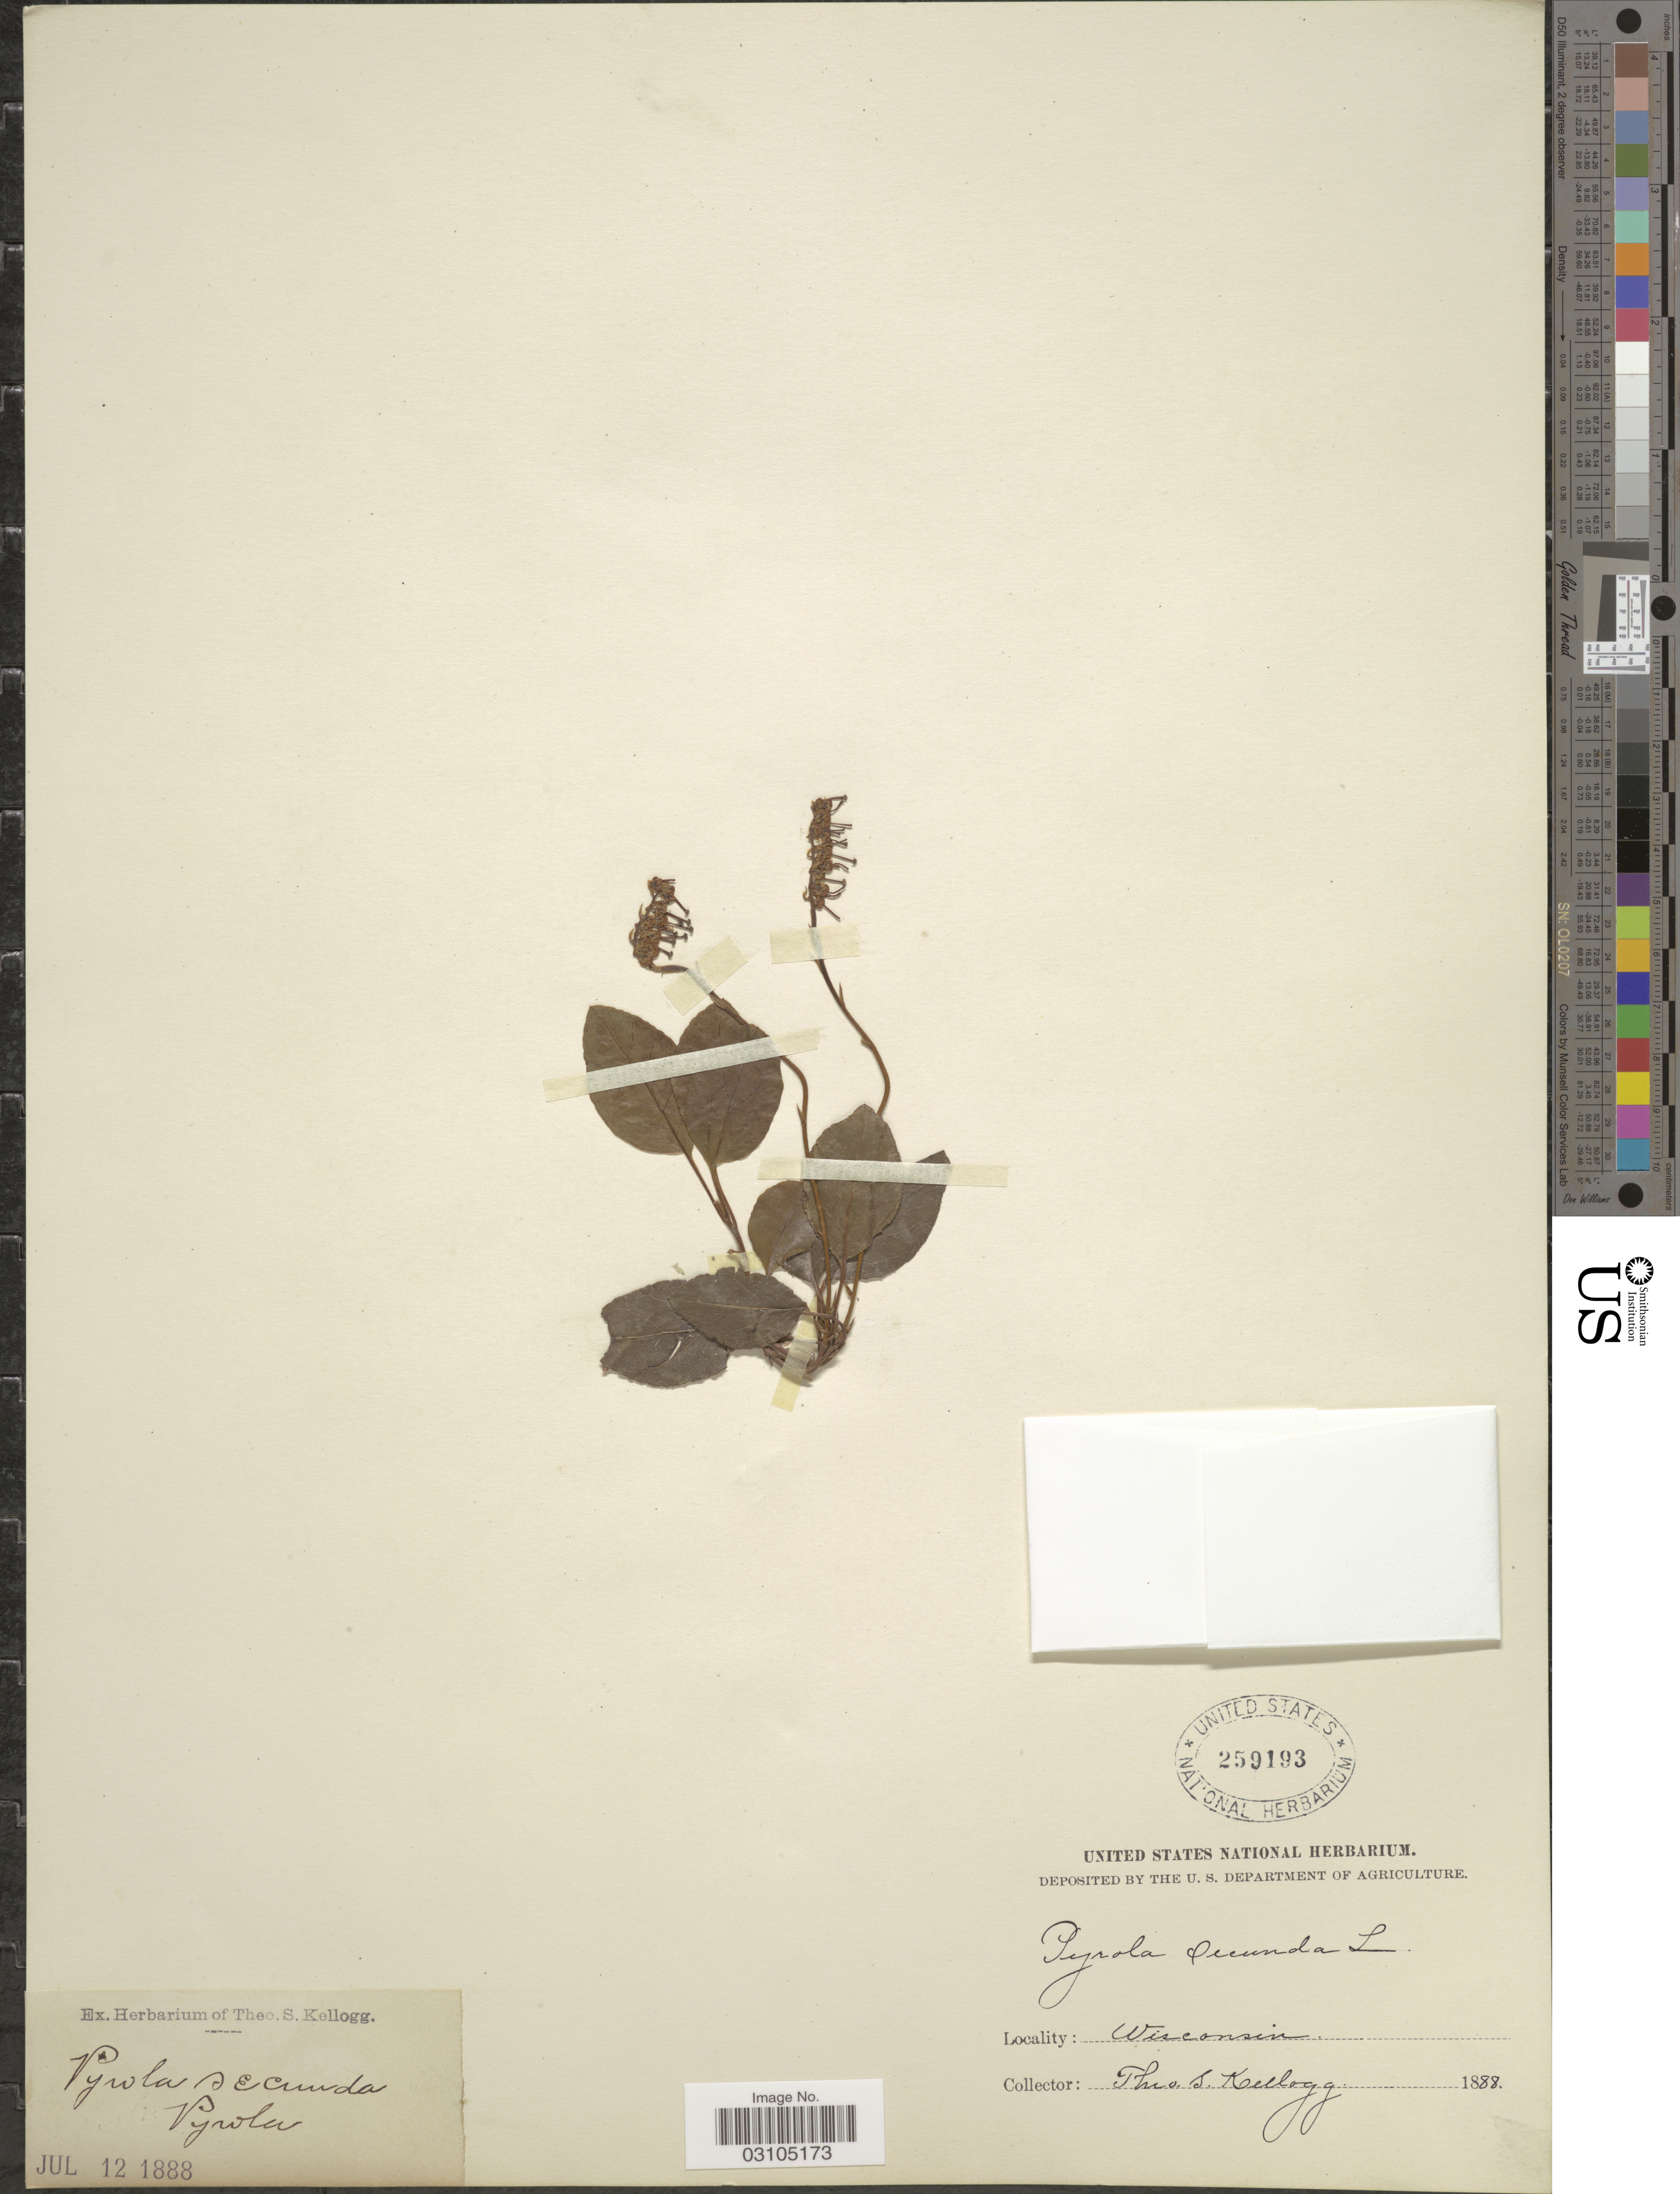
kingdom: Plantae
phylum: Tracheophyta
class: Magnoliopsida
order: Ericales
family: Ericaceae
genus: Orthilia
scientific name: Orthilia secunda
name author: (L.) House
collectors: T. S. Kellogg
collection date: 1888-07-12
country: United States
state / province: Wisconsin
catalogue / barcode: US 259193